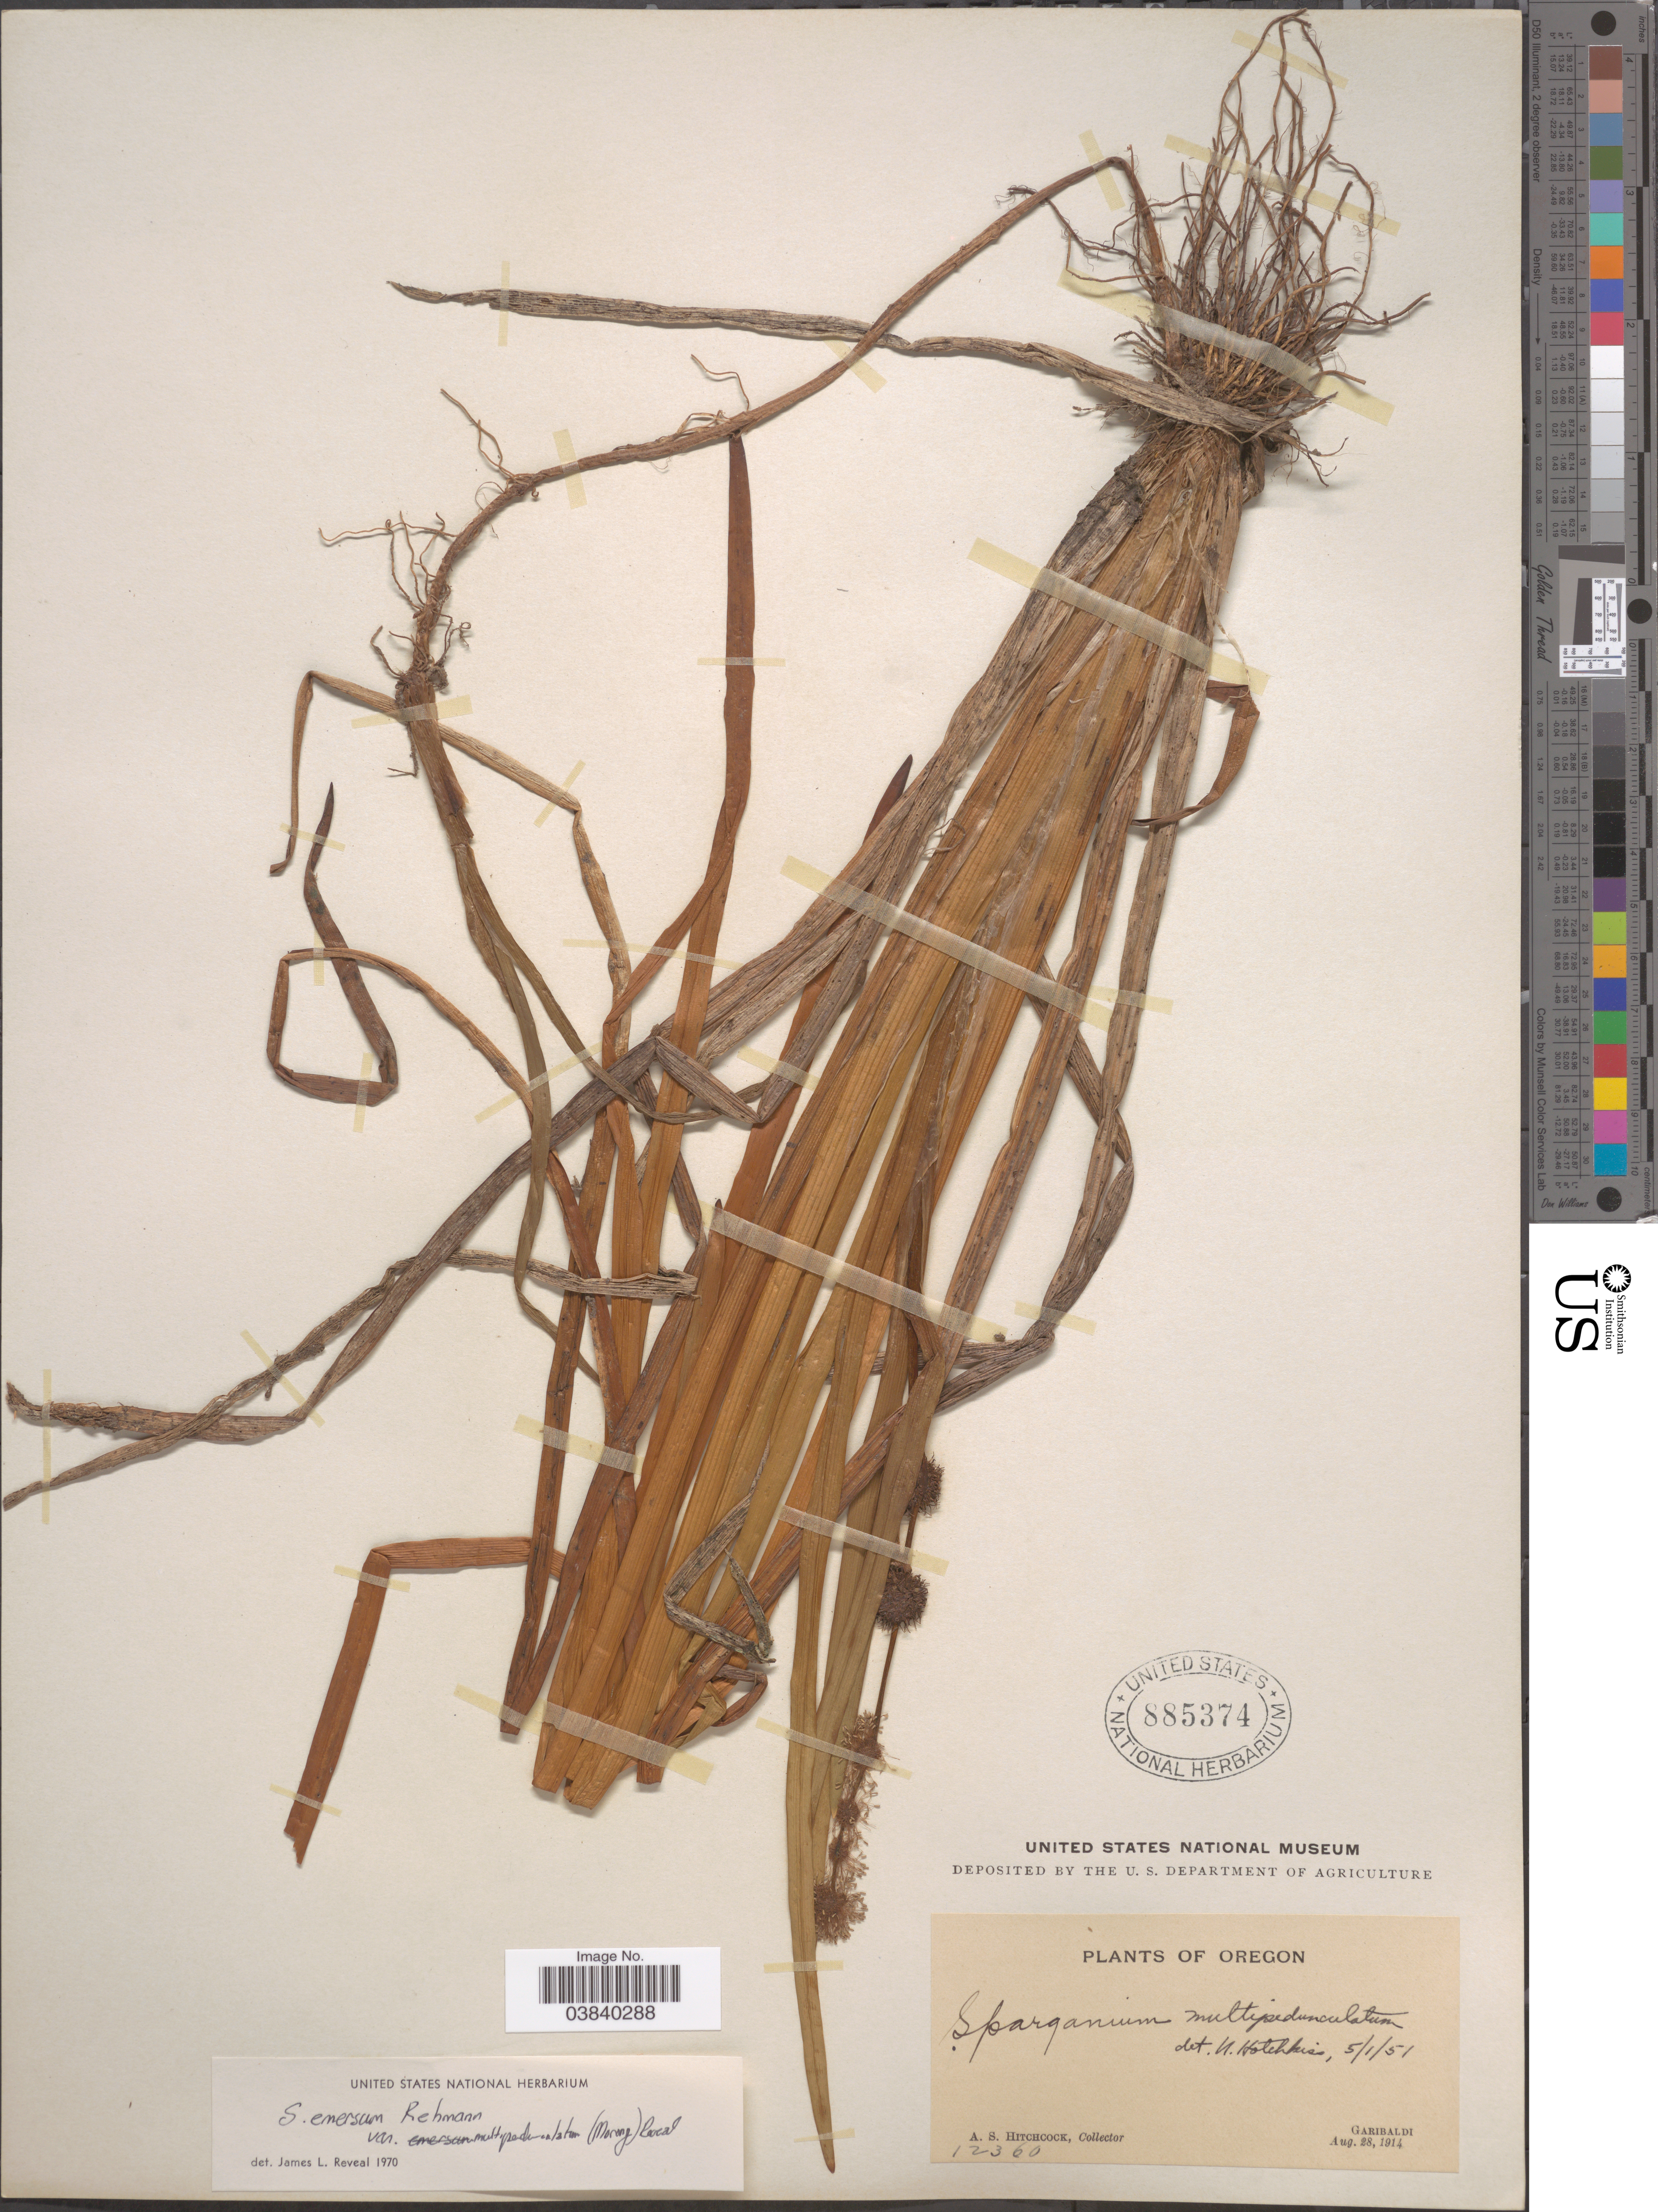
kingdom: Plantae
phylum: Tracheophyta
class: Liliopsida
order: Poales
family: Typhaceae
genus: Sparganium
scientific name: Sparganium emersum var. multipedunculatum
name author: (Morong) Reveal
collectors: A. S. Hitchcock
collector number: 12360*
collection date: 1914-08-28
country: United States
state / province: Oregon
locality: Garibaldi.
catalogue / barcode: US 885374